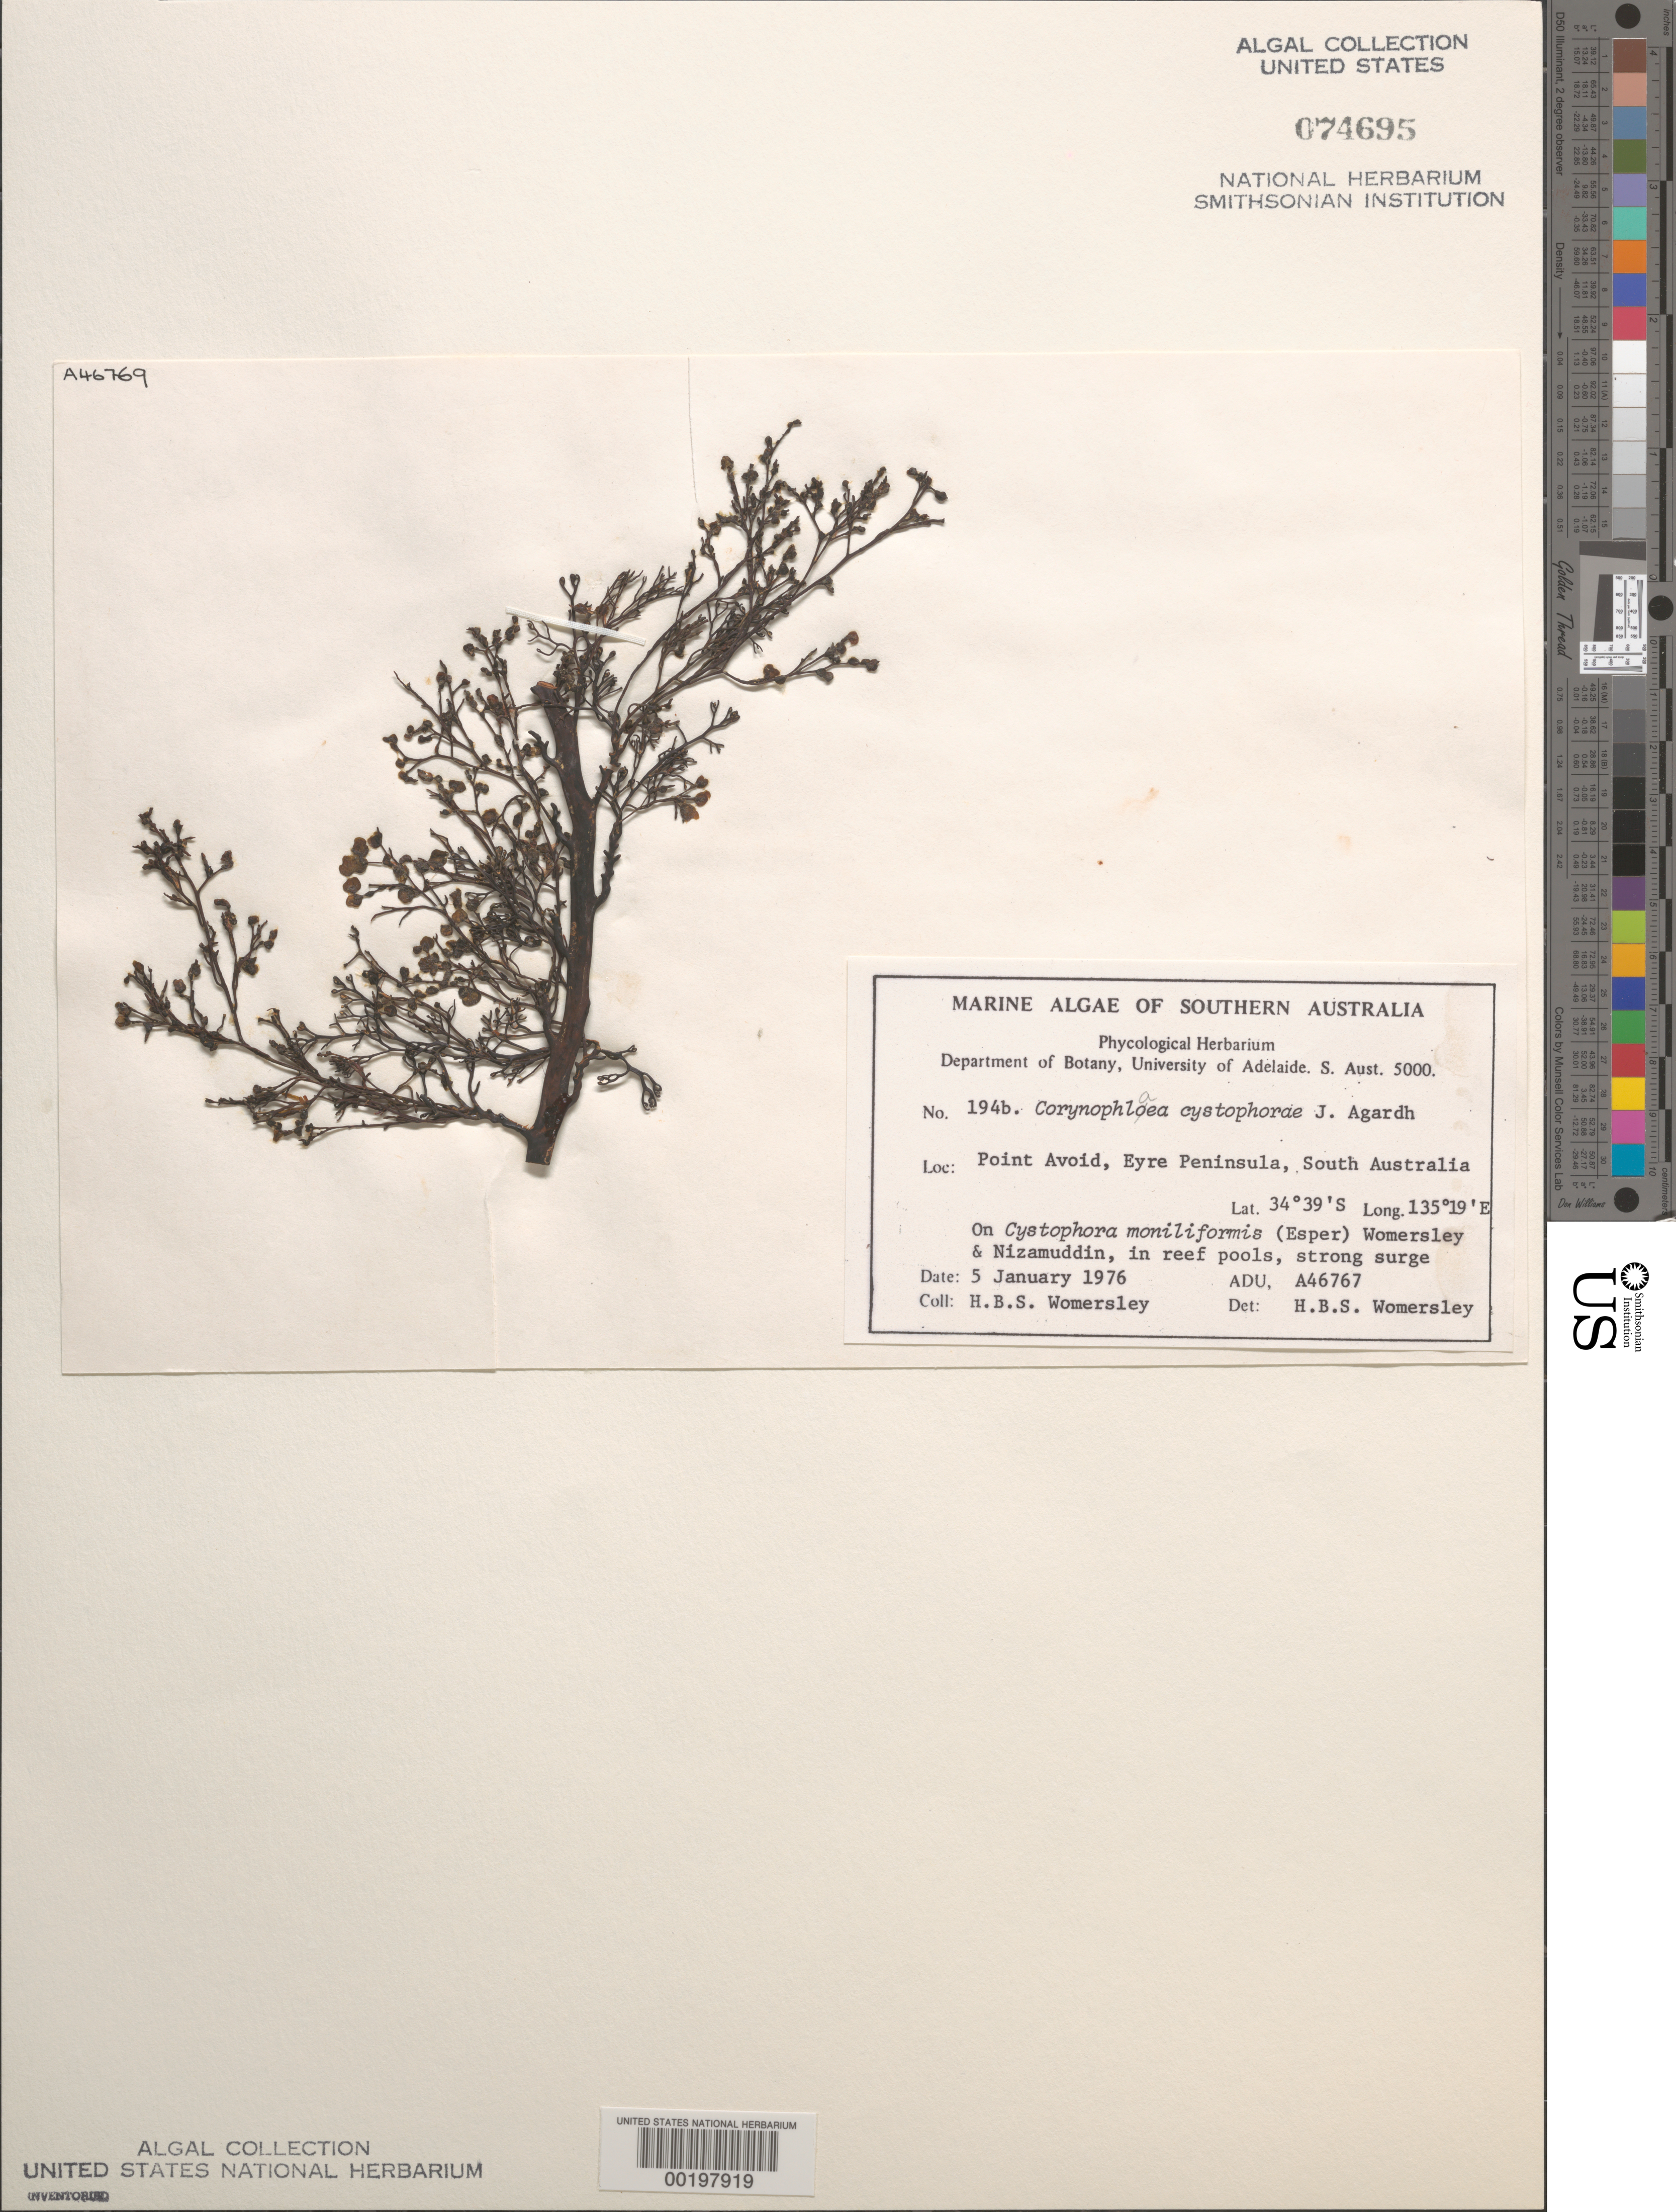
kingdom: Chromista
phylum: Ochrophyta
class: Phaeophyceae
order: Chordariales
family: Corynophlaeaceae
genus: Corynophlaea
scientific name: Corynophlaea cystophorae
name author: J. Agardh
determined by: Womersley, H. B. S.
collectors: H. B. S. Womersley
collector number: ADU A46767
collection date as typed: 05 Jan 1976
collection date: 1976-01-05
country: Australia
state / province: South Australia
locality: Point avoid, eyre peninsula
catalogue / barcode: US 74695